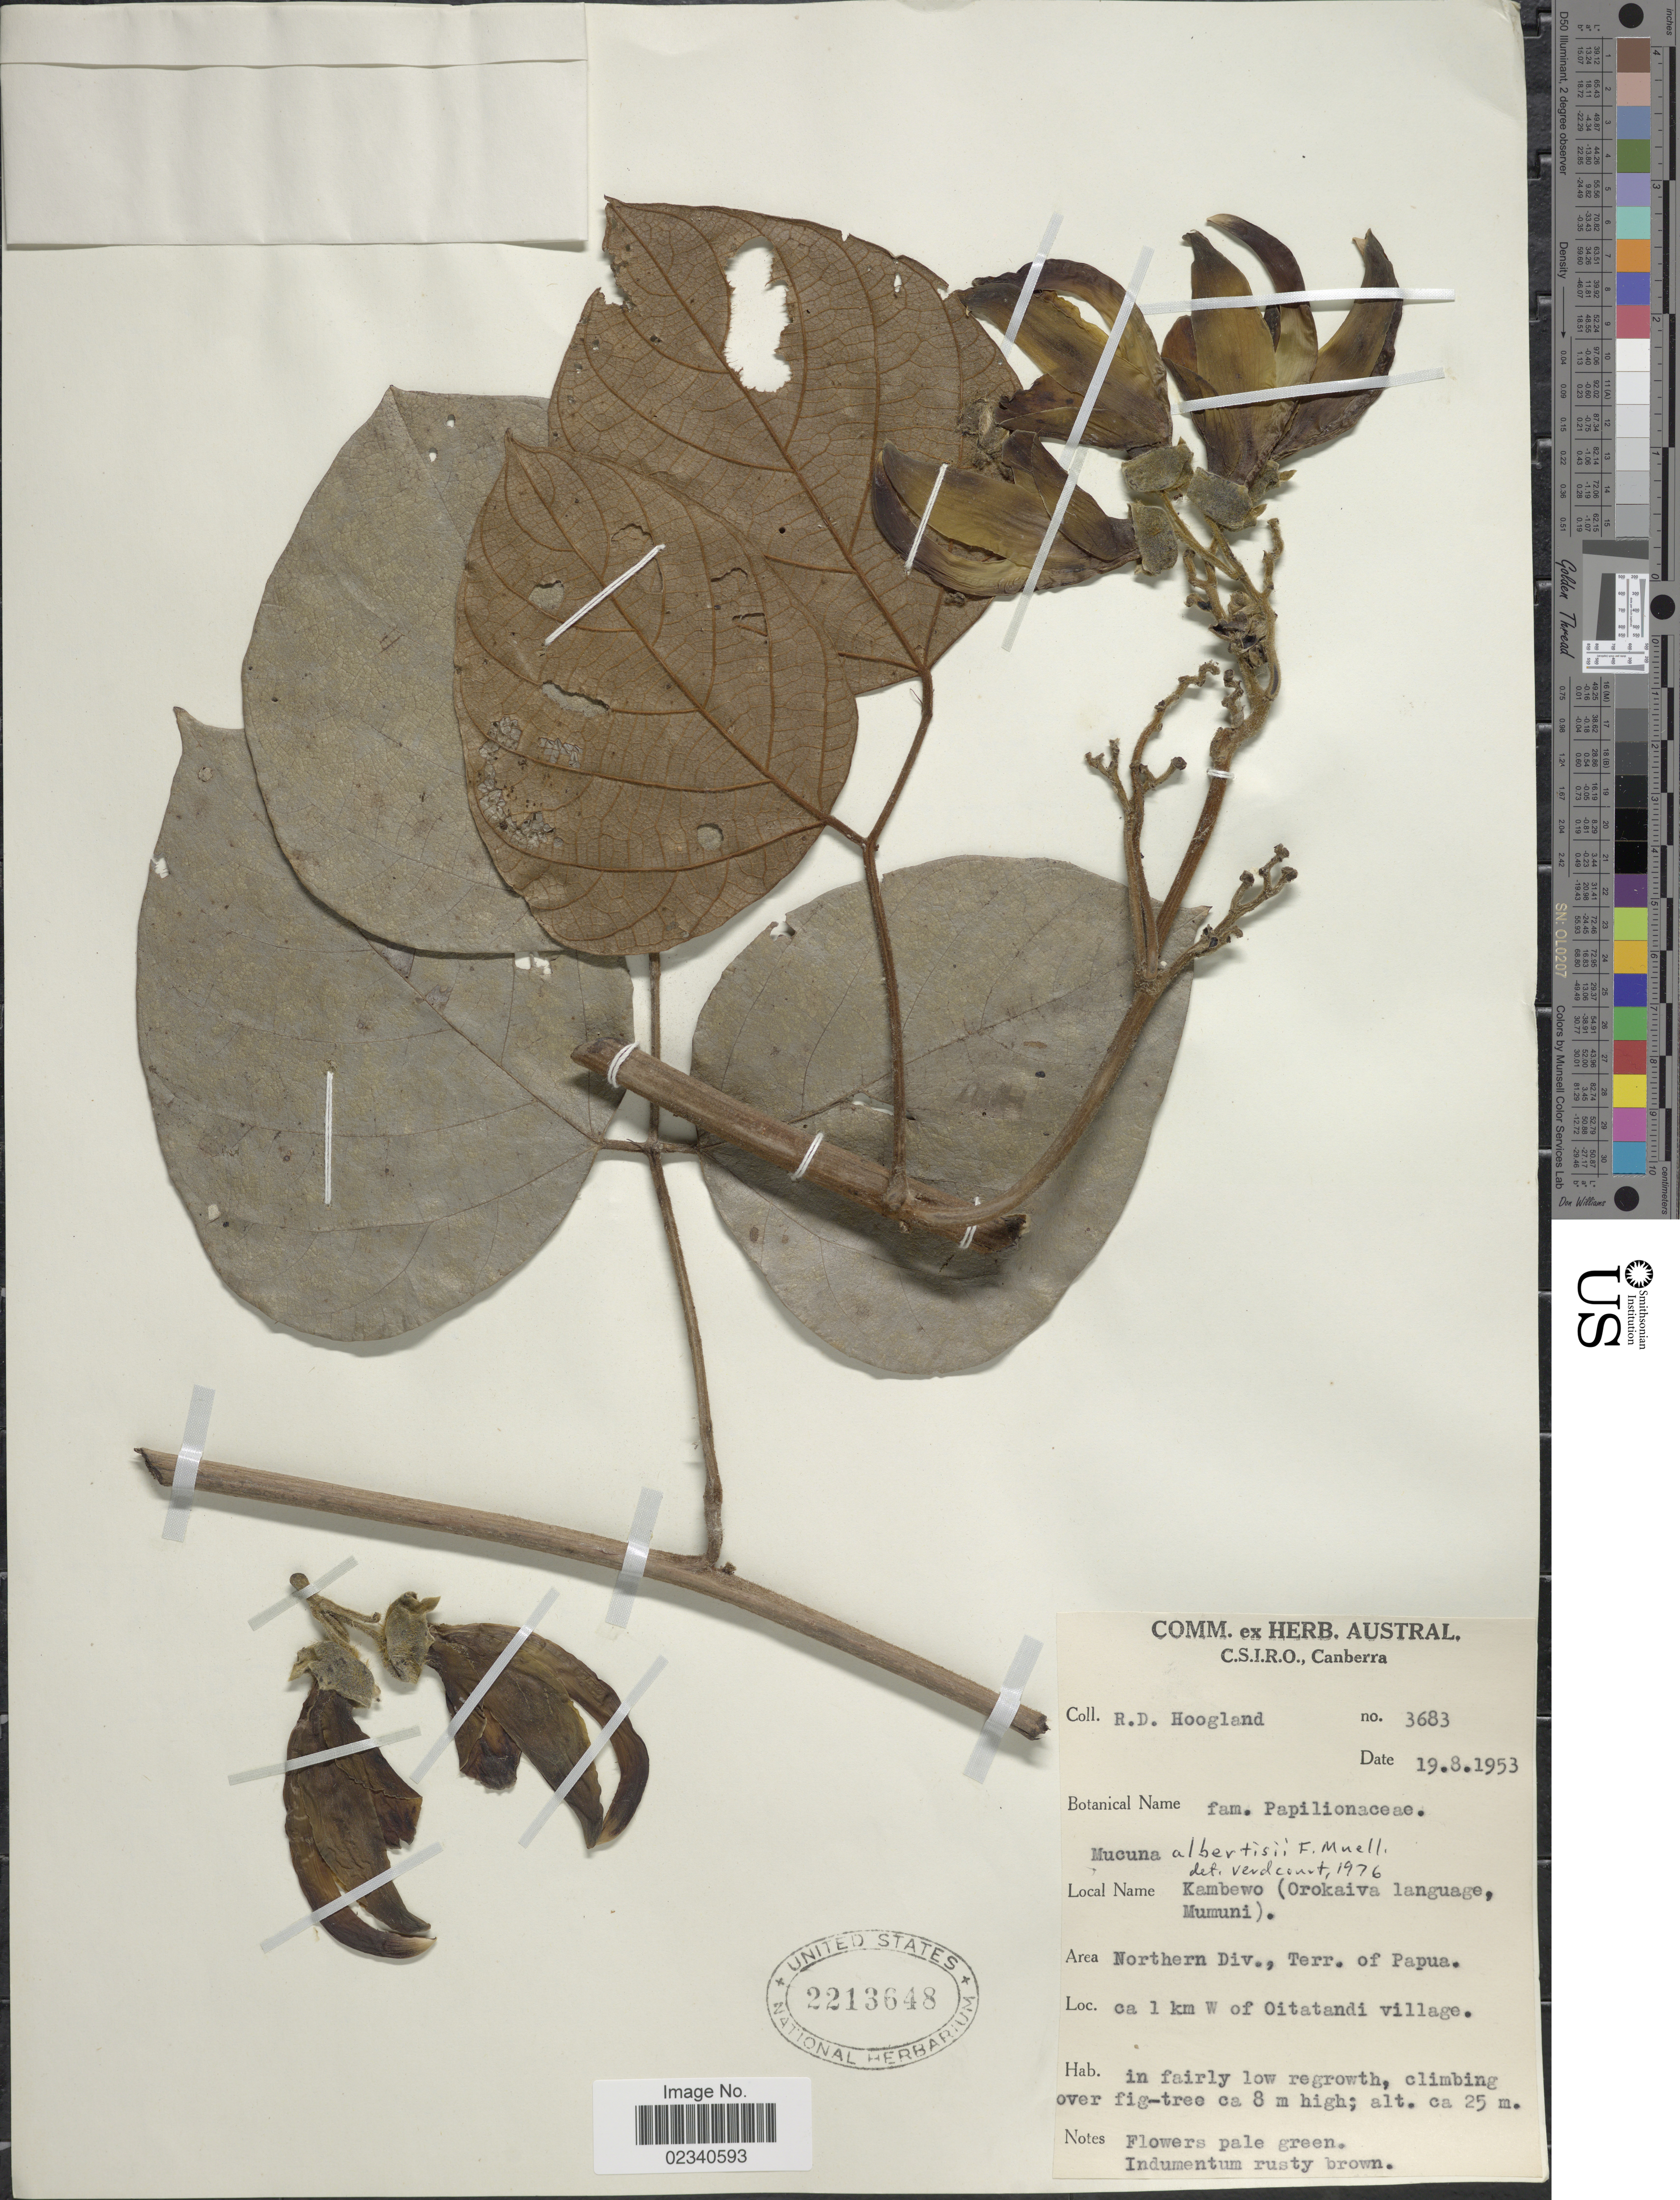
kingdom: Plantae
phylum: Tracheophyta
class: Magnoliopsida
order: Fabales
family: Fabaceae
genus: Mucuna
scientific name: Mucuna albertisii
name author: F. Muell.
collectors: R. D. Hoogland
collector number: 3683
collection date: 1953-08-19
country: Papua New Guinea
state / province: Northern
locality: Northern Div., Terr. of Papua. ca 1 km W of Oitatandi village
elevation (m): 25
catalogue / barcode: US 2213648